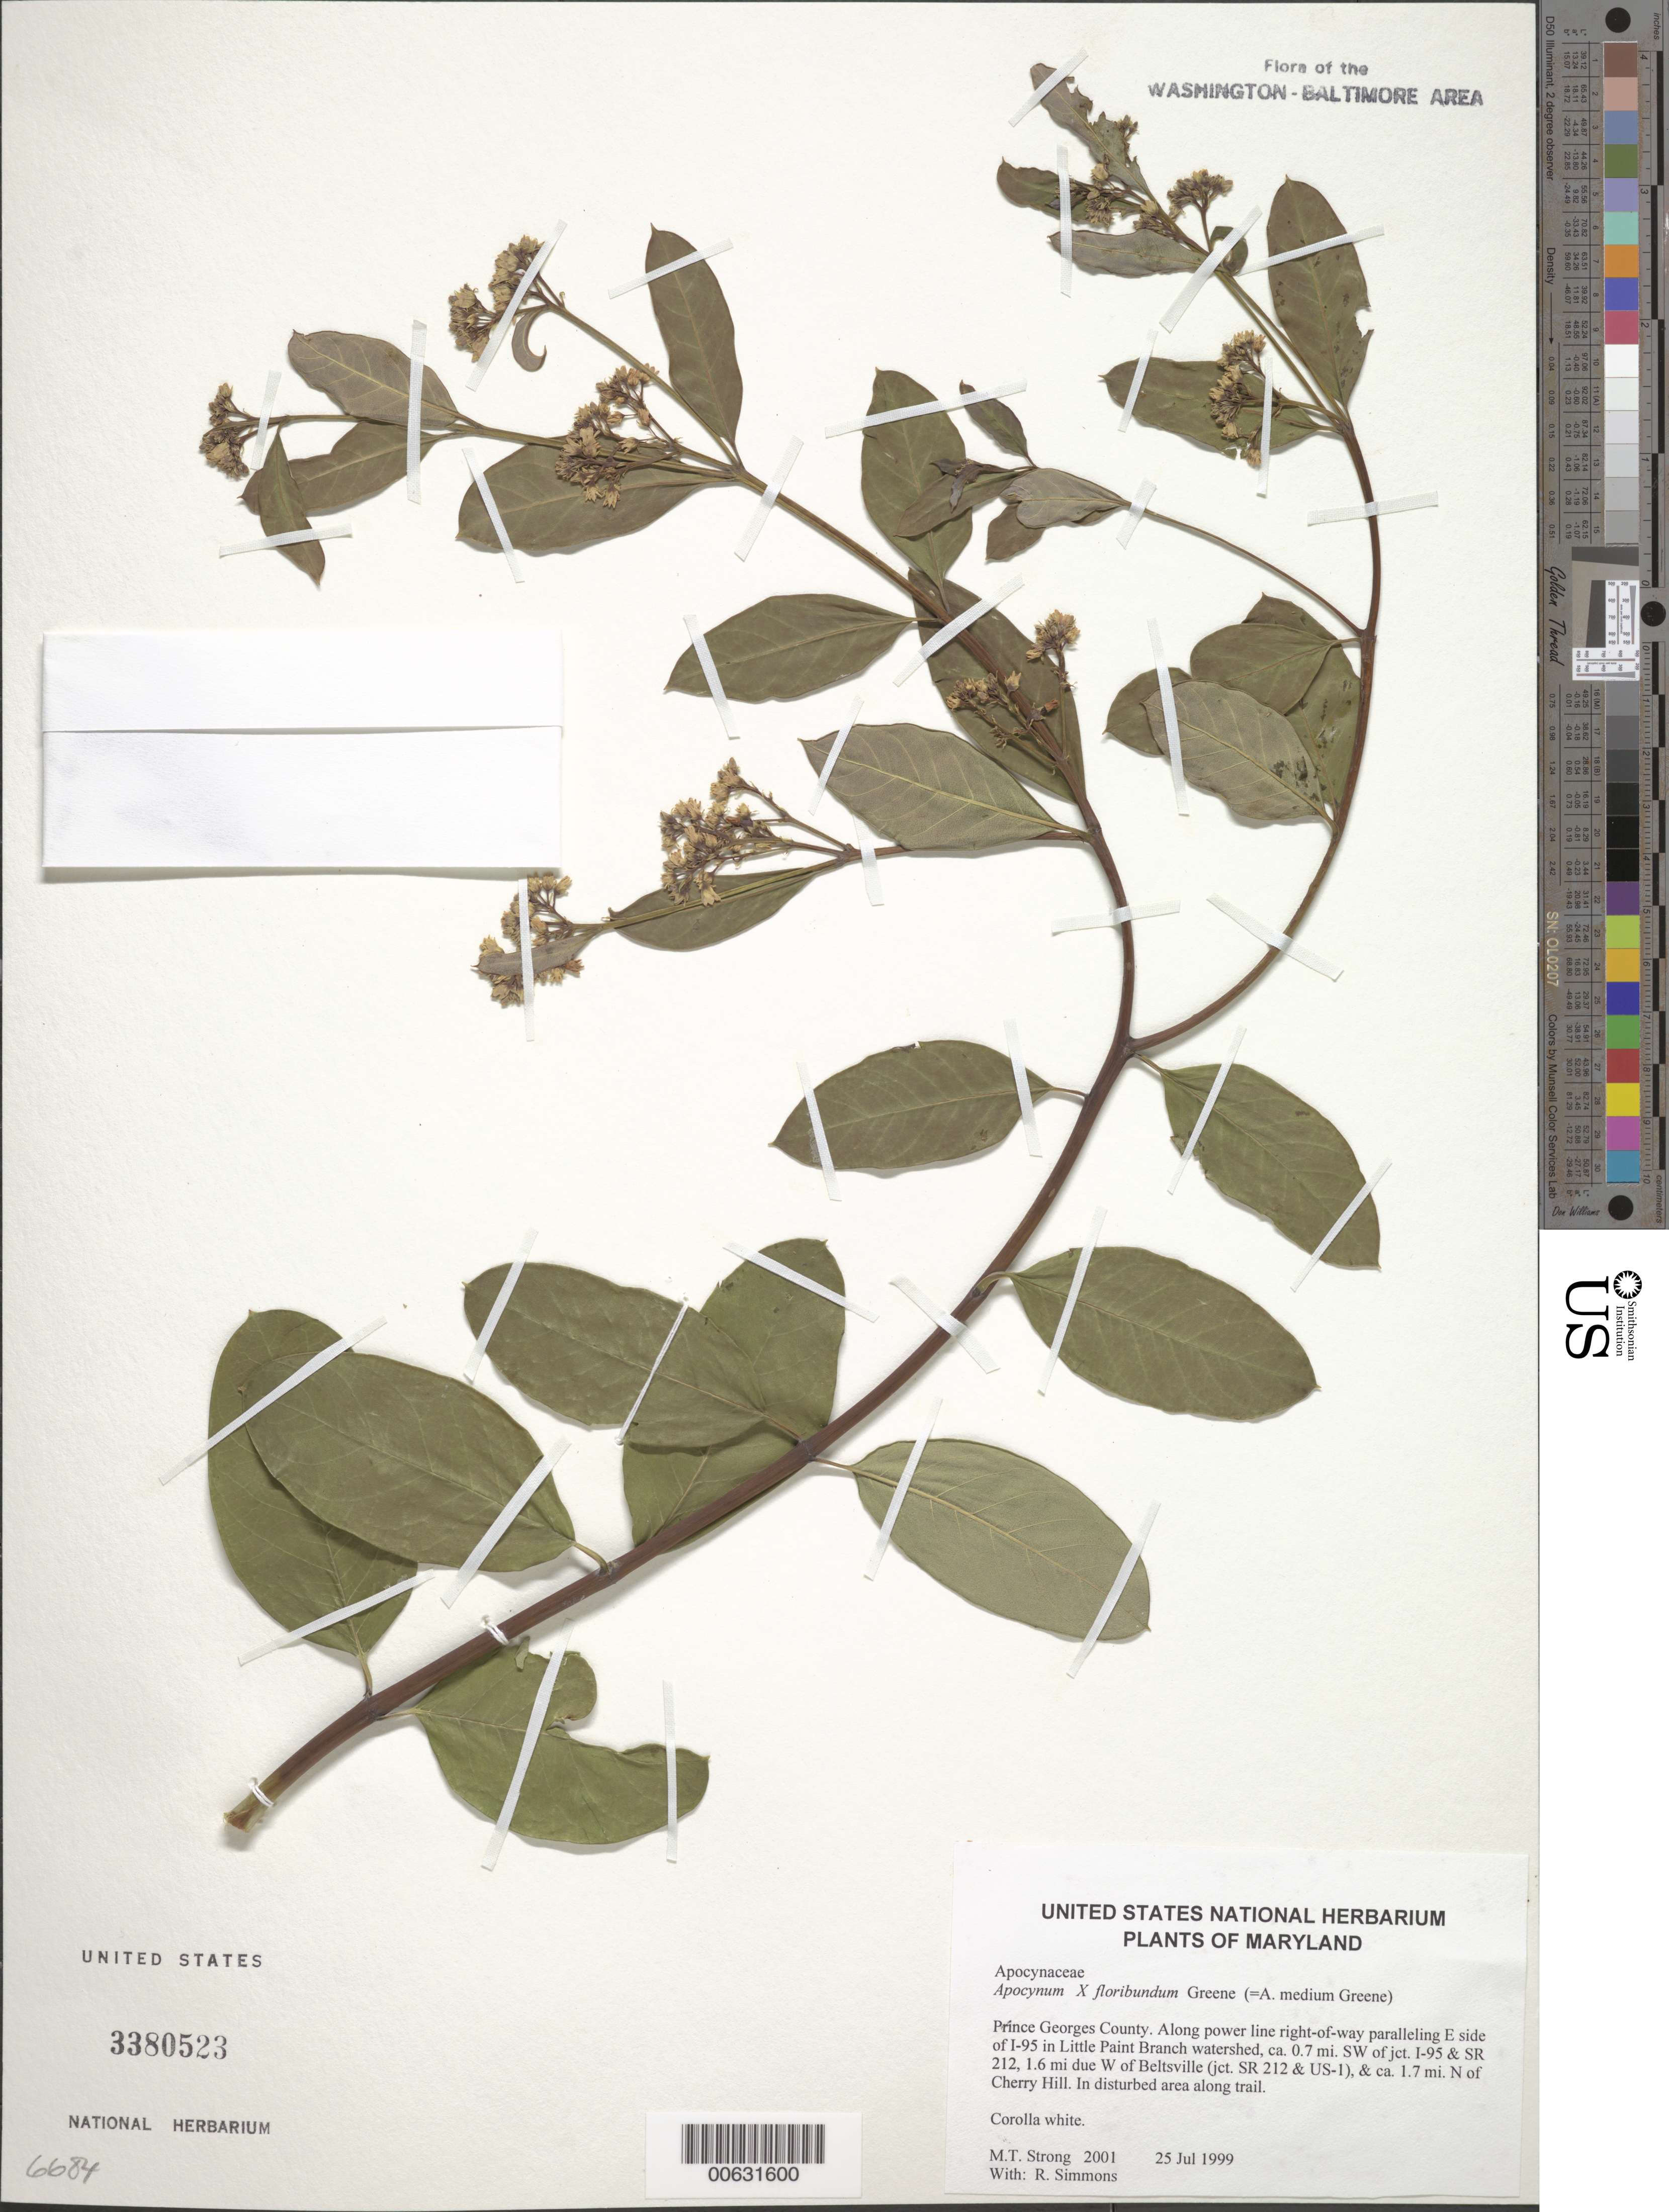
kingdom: Plantae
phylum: Tracheophyta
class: Magnoliopsida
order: Gentianales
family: Apocynaceae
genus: Apocynum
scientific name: Apocynum x floribundum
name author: Greene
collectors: M. T. Strong & R. Simmons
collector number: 2001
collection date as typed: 25 Jul 1999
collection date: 1999-07-25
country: United States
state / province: Maryland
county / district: Prince George's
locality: Along power line right-of-way paralleling E side of I-95 in Little Paint Branch watershed, ca. 0.7 mi. SW of jct. I-95 & SR 212, 1.6 mi due W of Beltsville (jct. SR 212 & US-1), & ca. 1.7 mi. N of Cherry Hill.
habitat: In disturbed area along trail.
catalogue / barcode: US 3380523